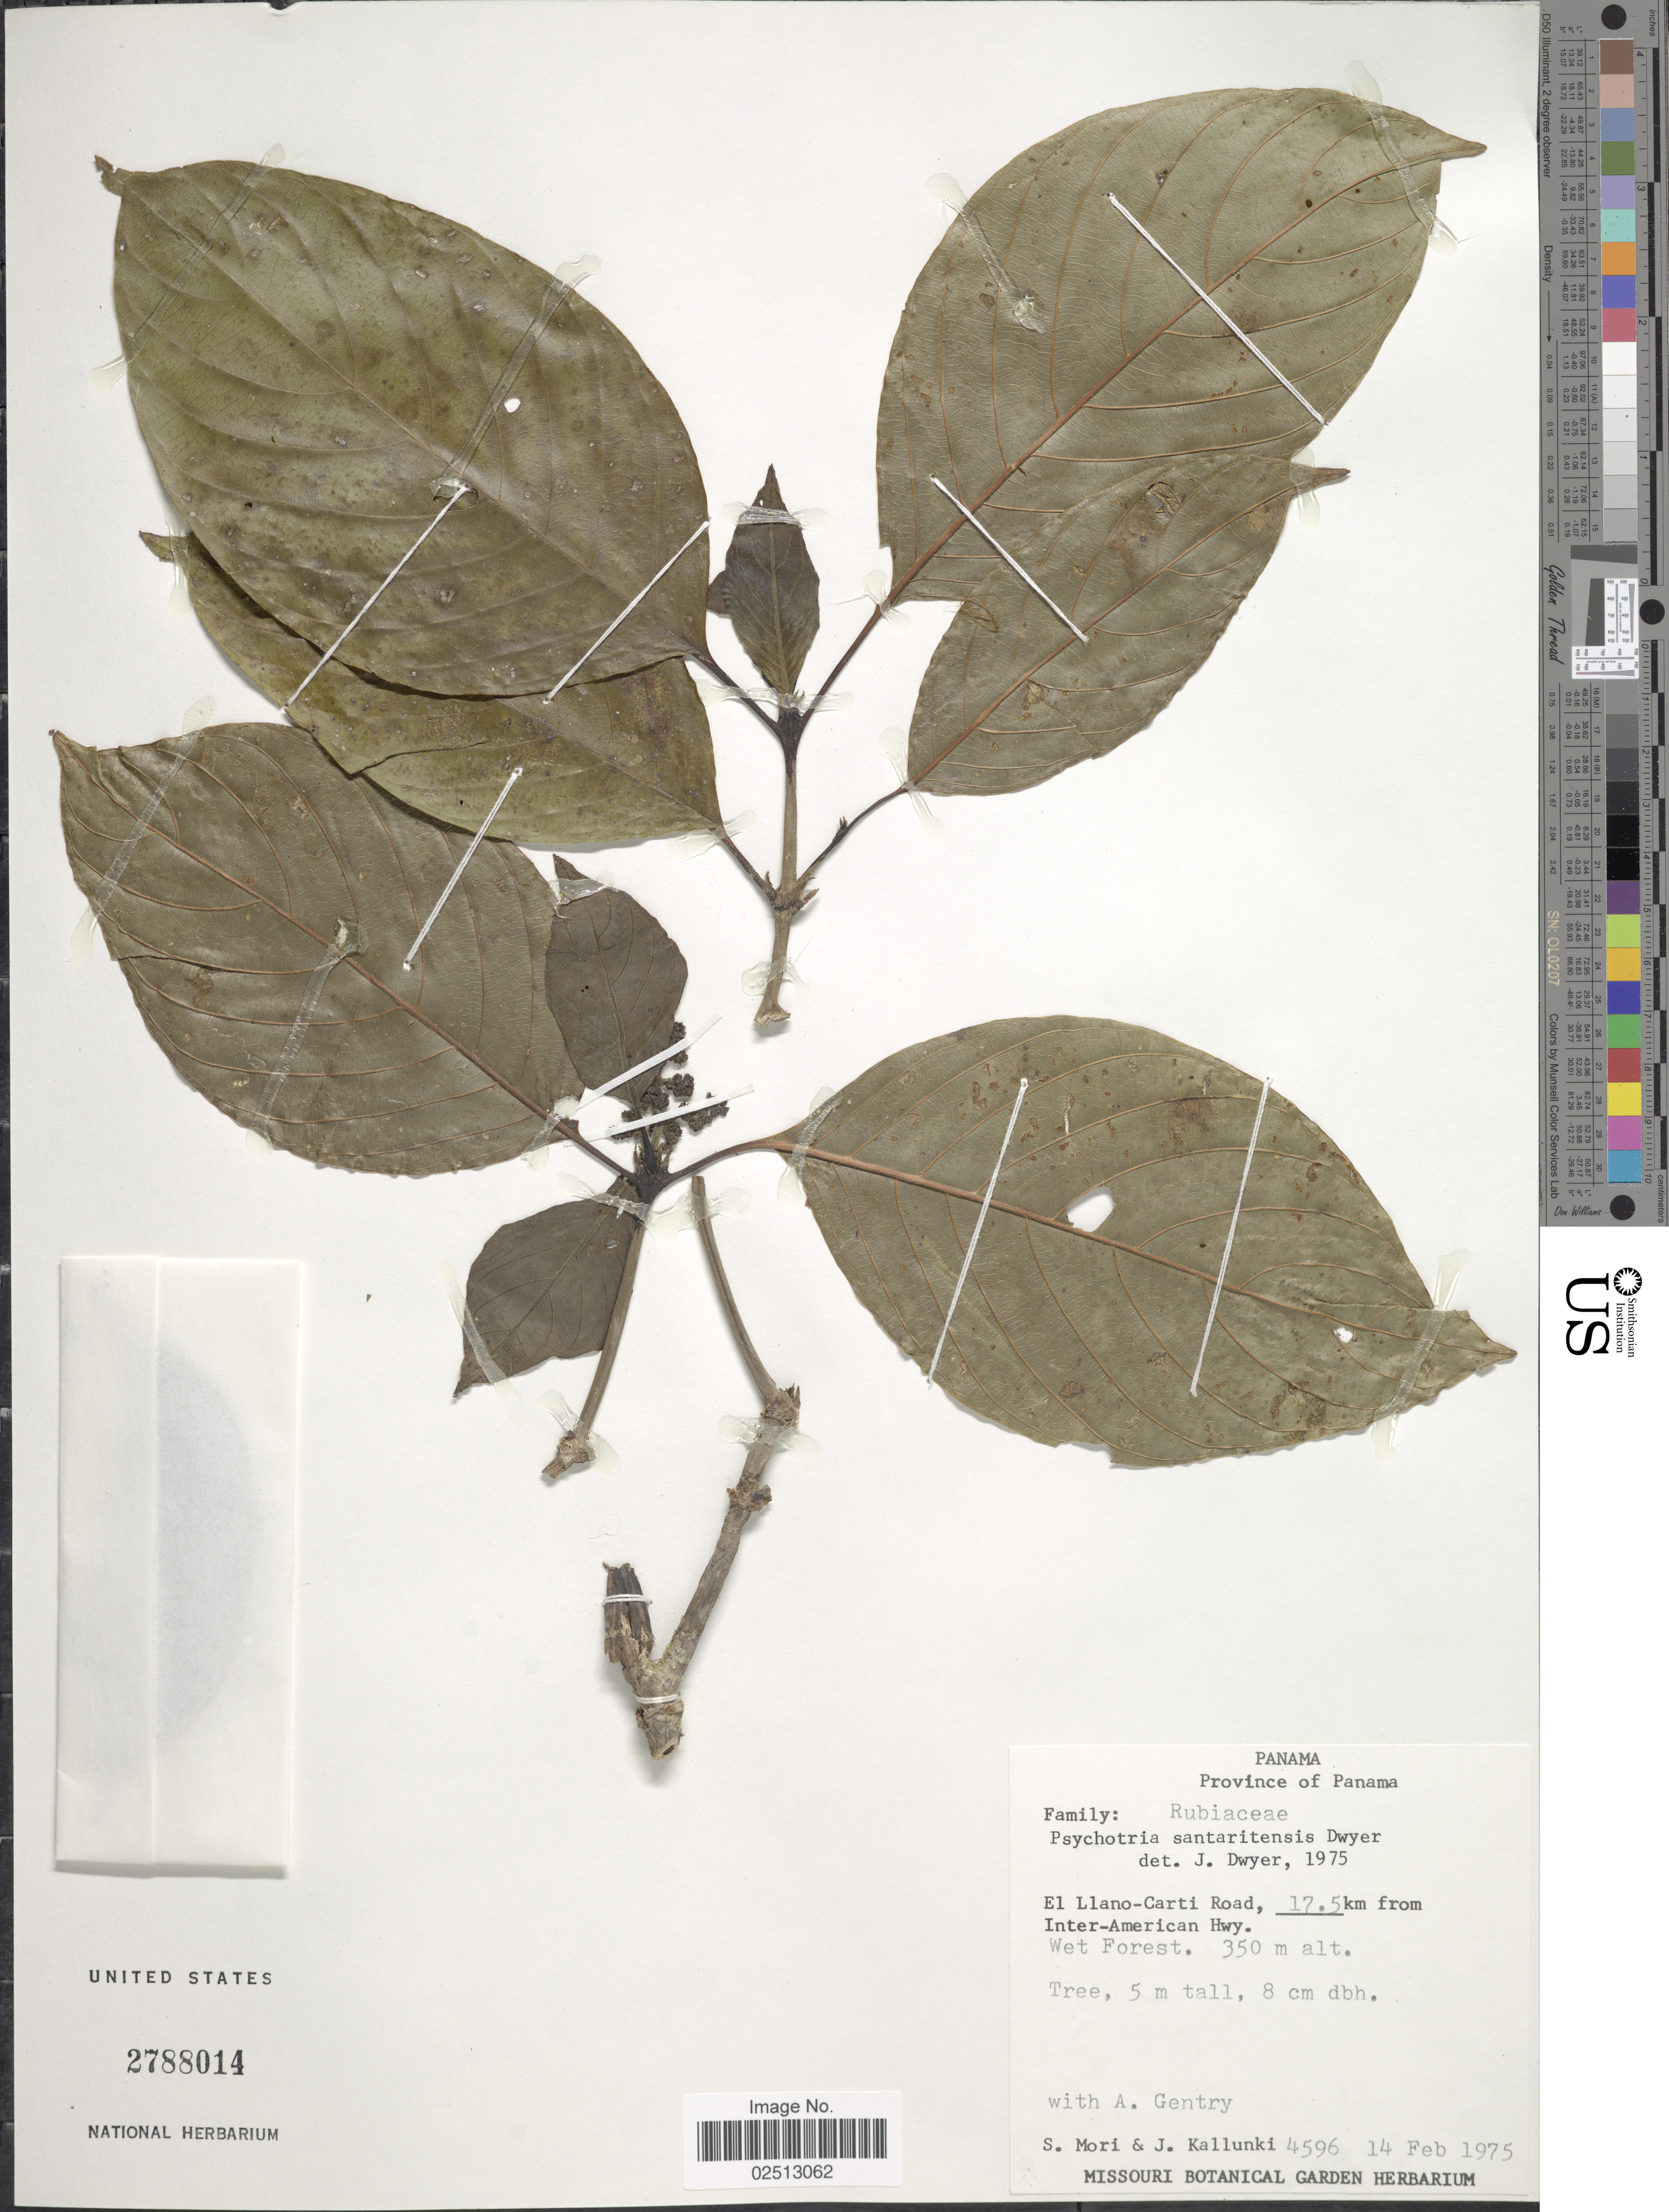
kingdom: Plantae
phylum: Tracheophyta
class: Magnoliopsida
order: Gentianales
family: Rubiaceae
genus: Psychotria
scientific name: Psychotria santaritensis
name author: Dwyer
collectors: S. Mori, J. Kallunki & A. H. Gentry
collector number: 4596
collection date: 1975-02-14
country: Panama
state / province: Panamá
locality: Province of Panama. El Llano-Carti Road, 17.5 km from Inter American Hwy. Wet Forest.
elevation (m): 350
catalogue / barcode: US 2788014